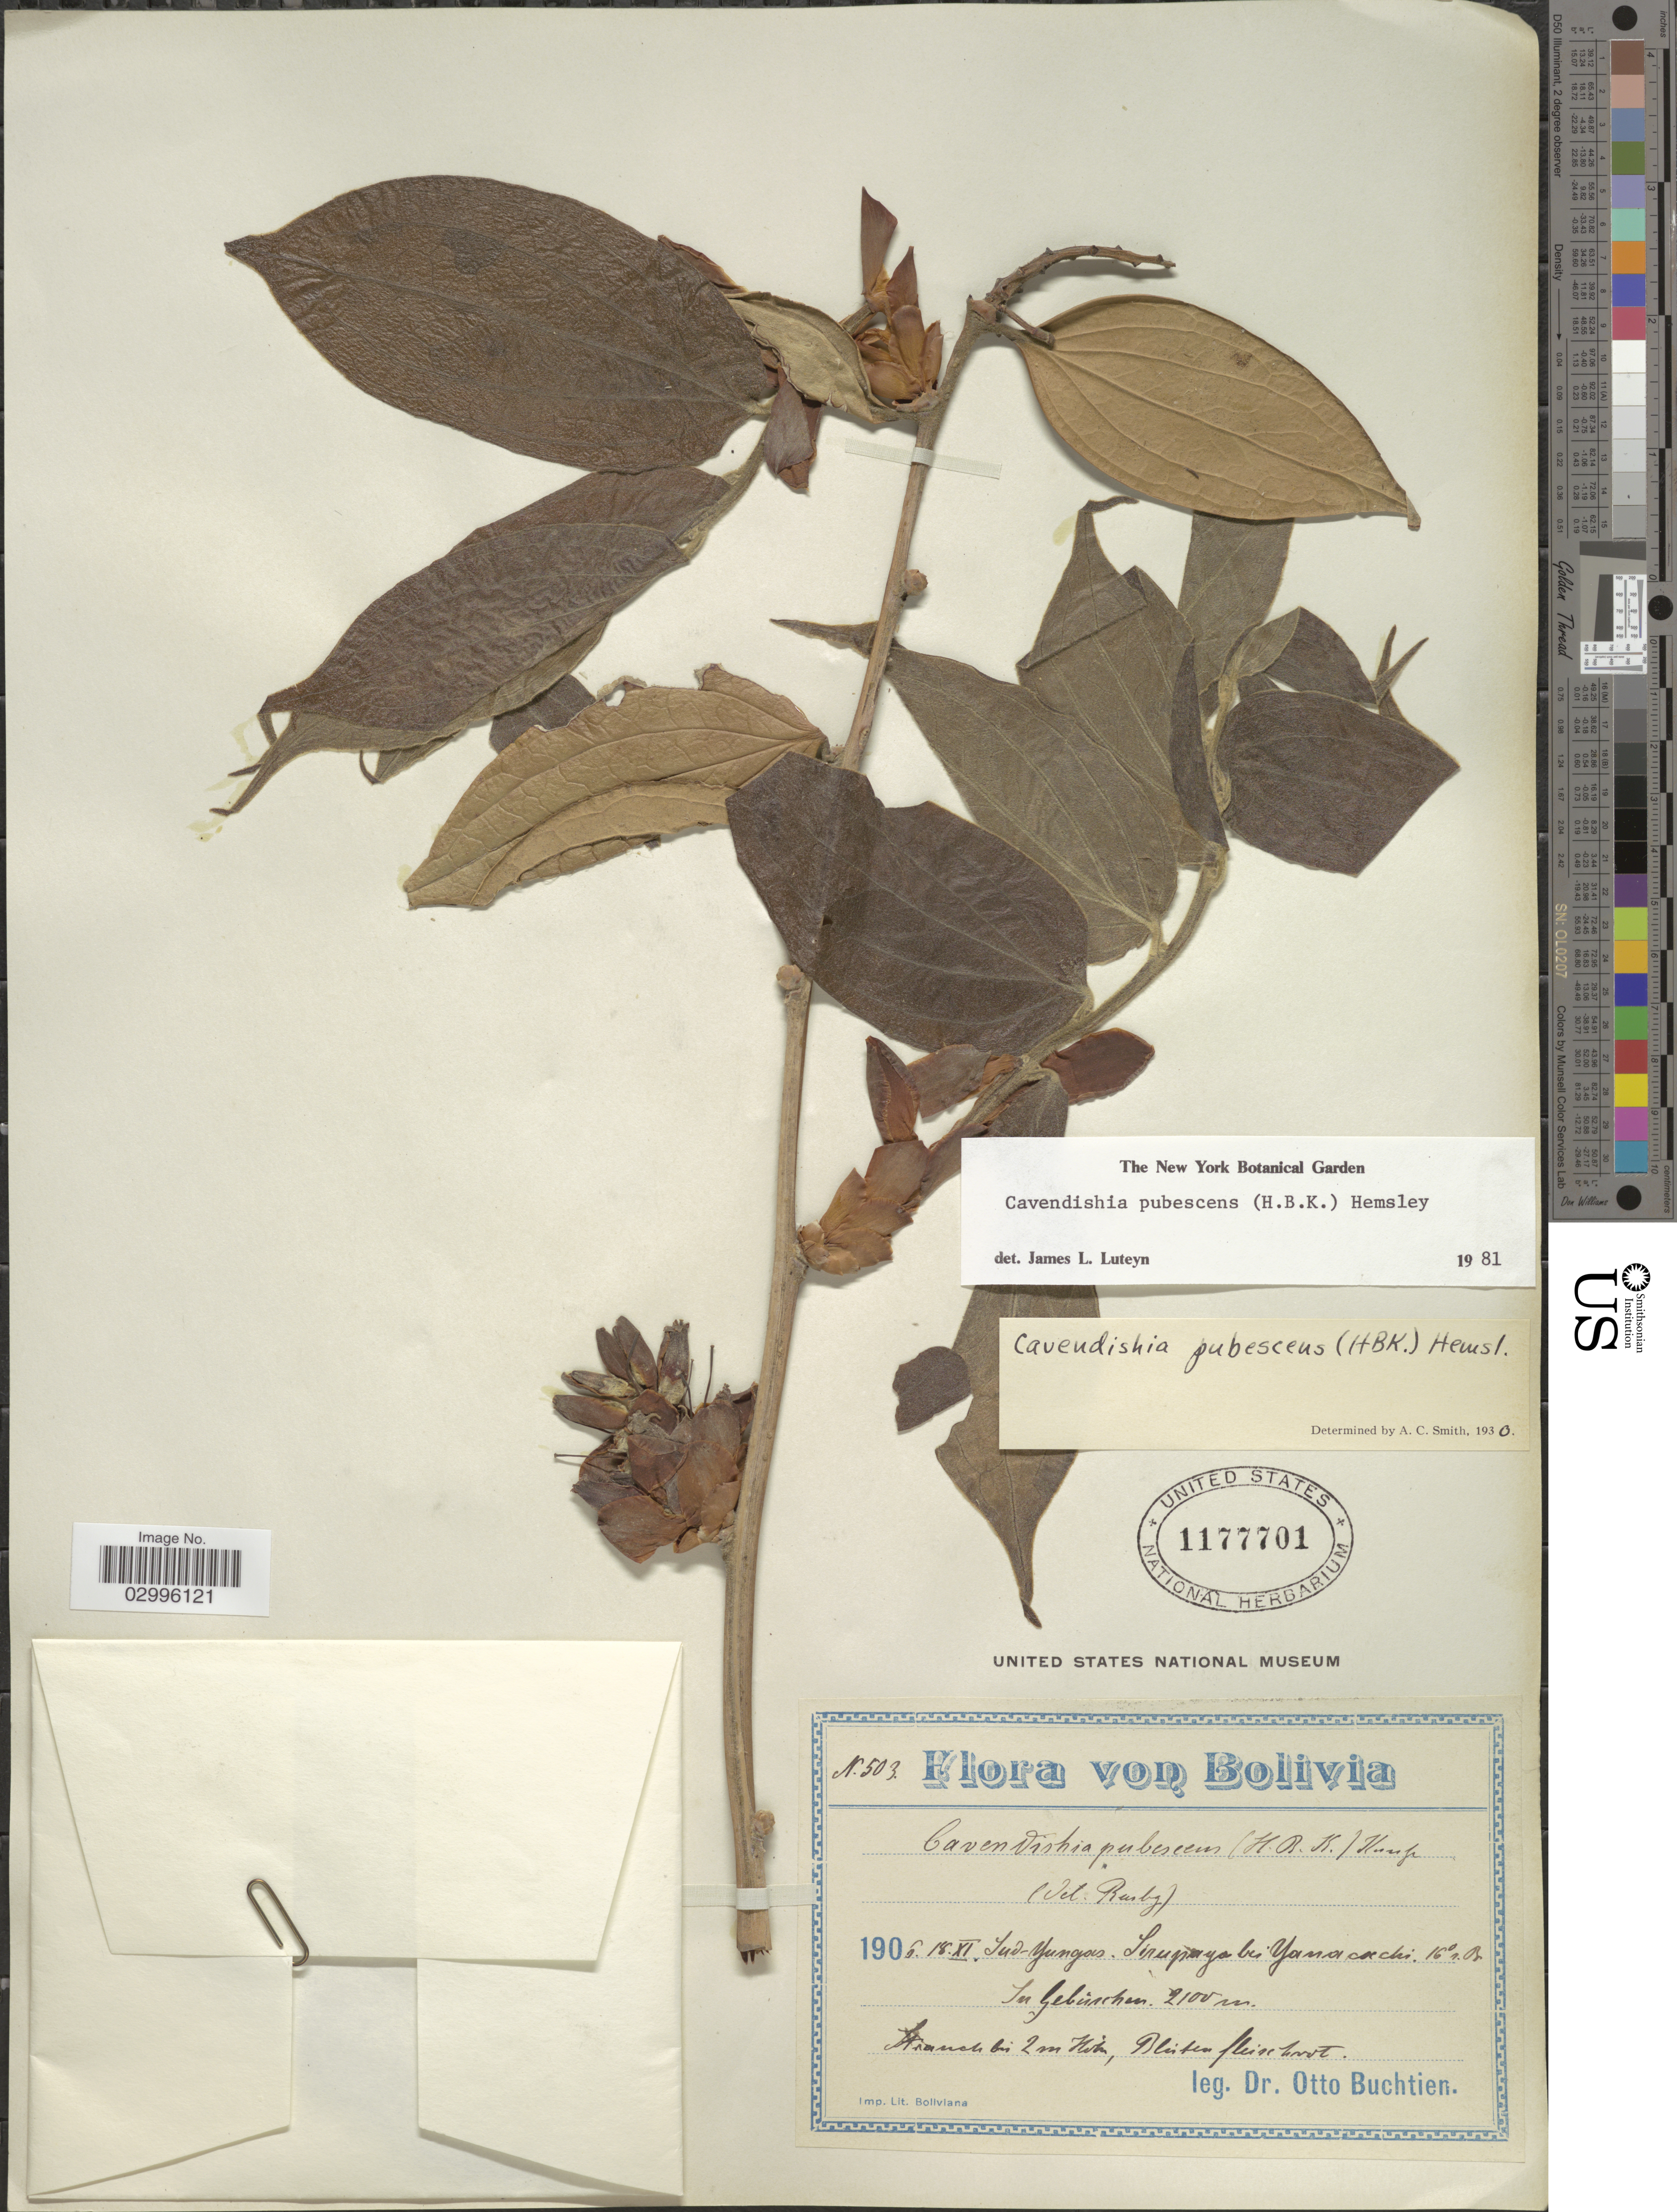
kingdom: Plantae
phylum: Tracheophyta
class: Magnoliopsida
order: Ericales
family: Ericaceae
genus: Cavendishia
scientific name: Cavendishia pubescens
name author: (Kunth) Hemsl.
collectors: O. Buchtien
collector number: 503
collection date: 1906-11-18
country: Bolivia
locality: Sud-Yungas, Sirupuya bei Yanacachi. In Gebuschen.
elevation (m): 2100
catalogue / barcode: US 1177701